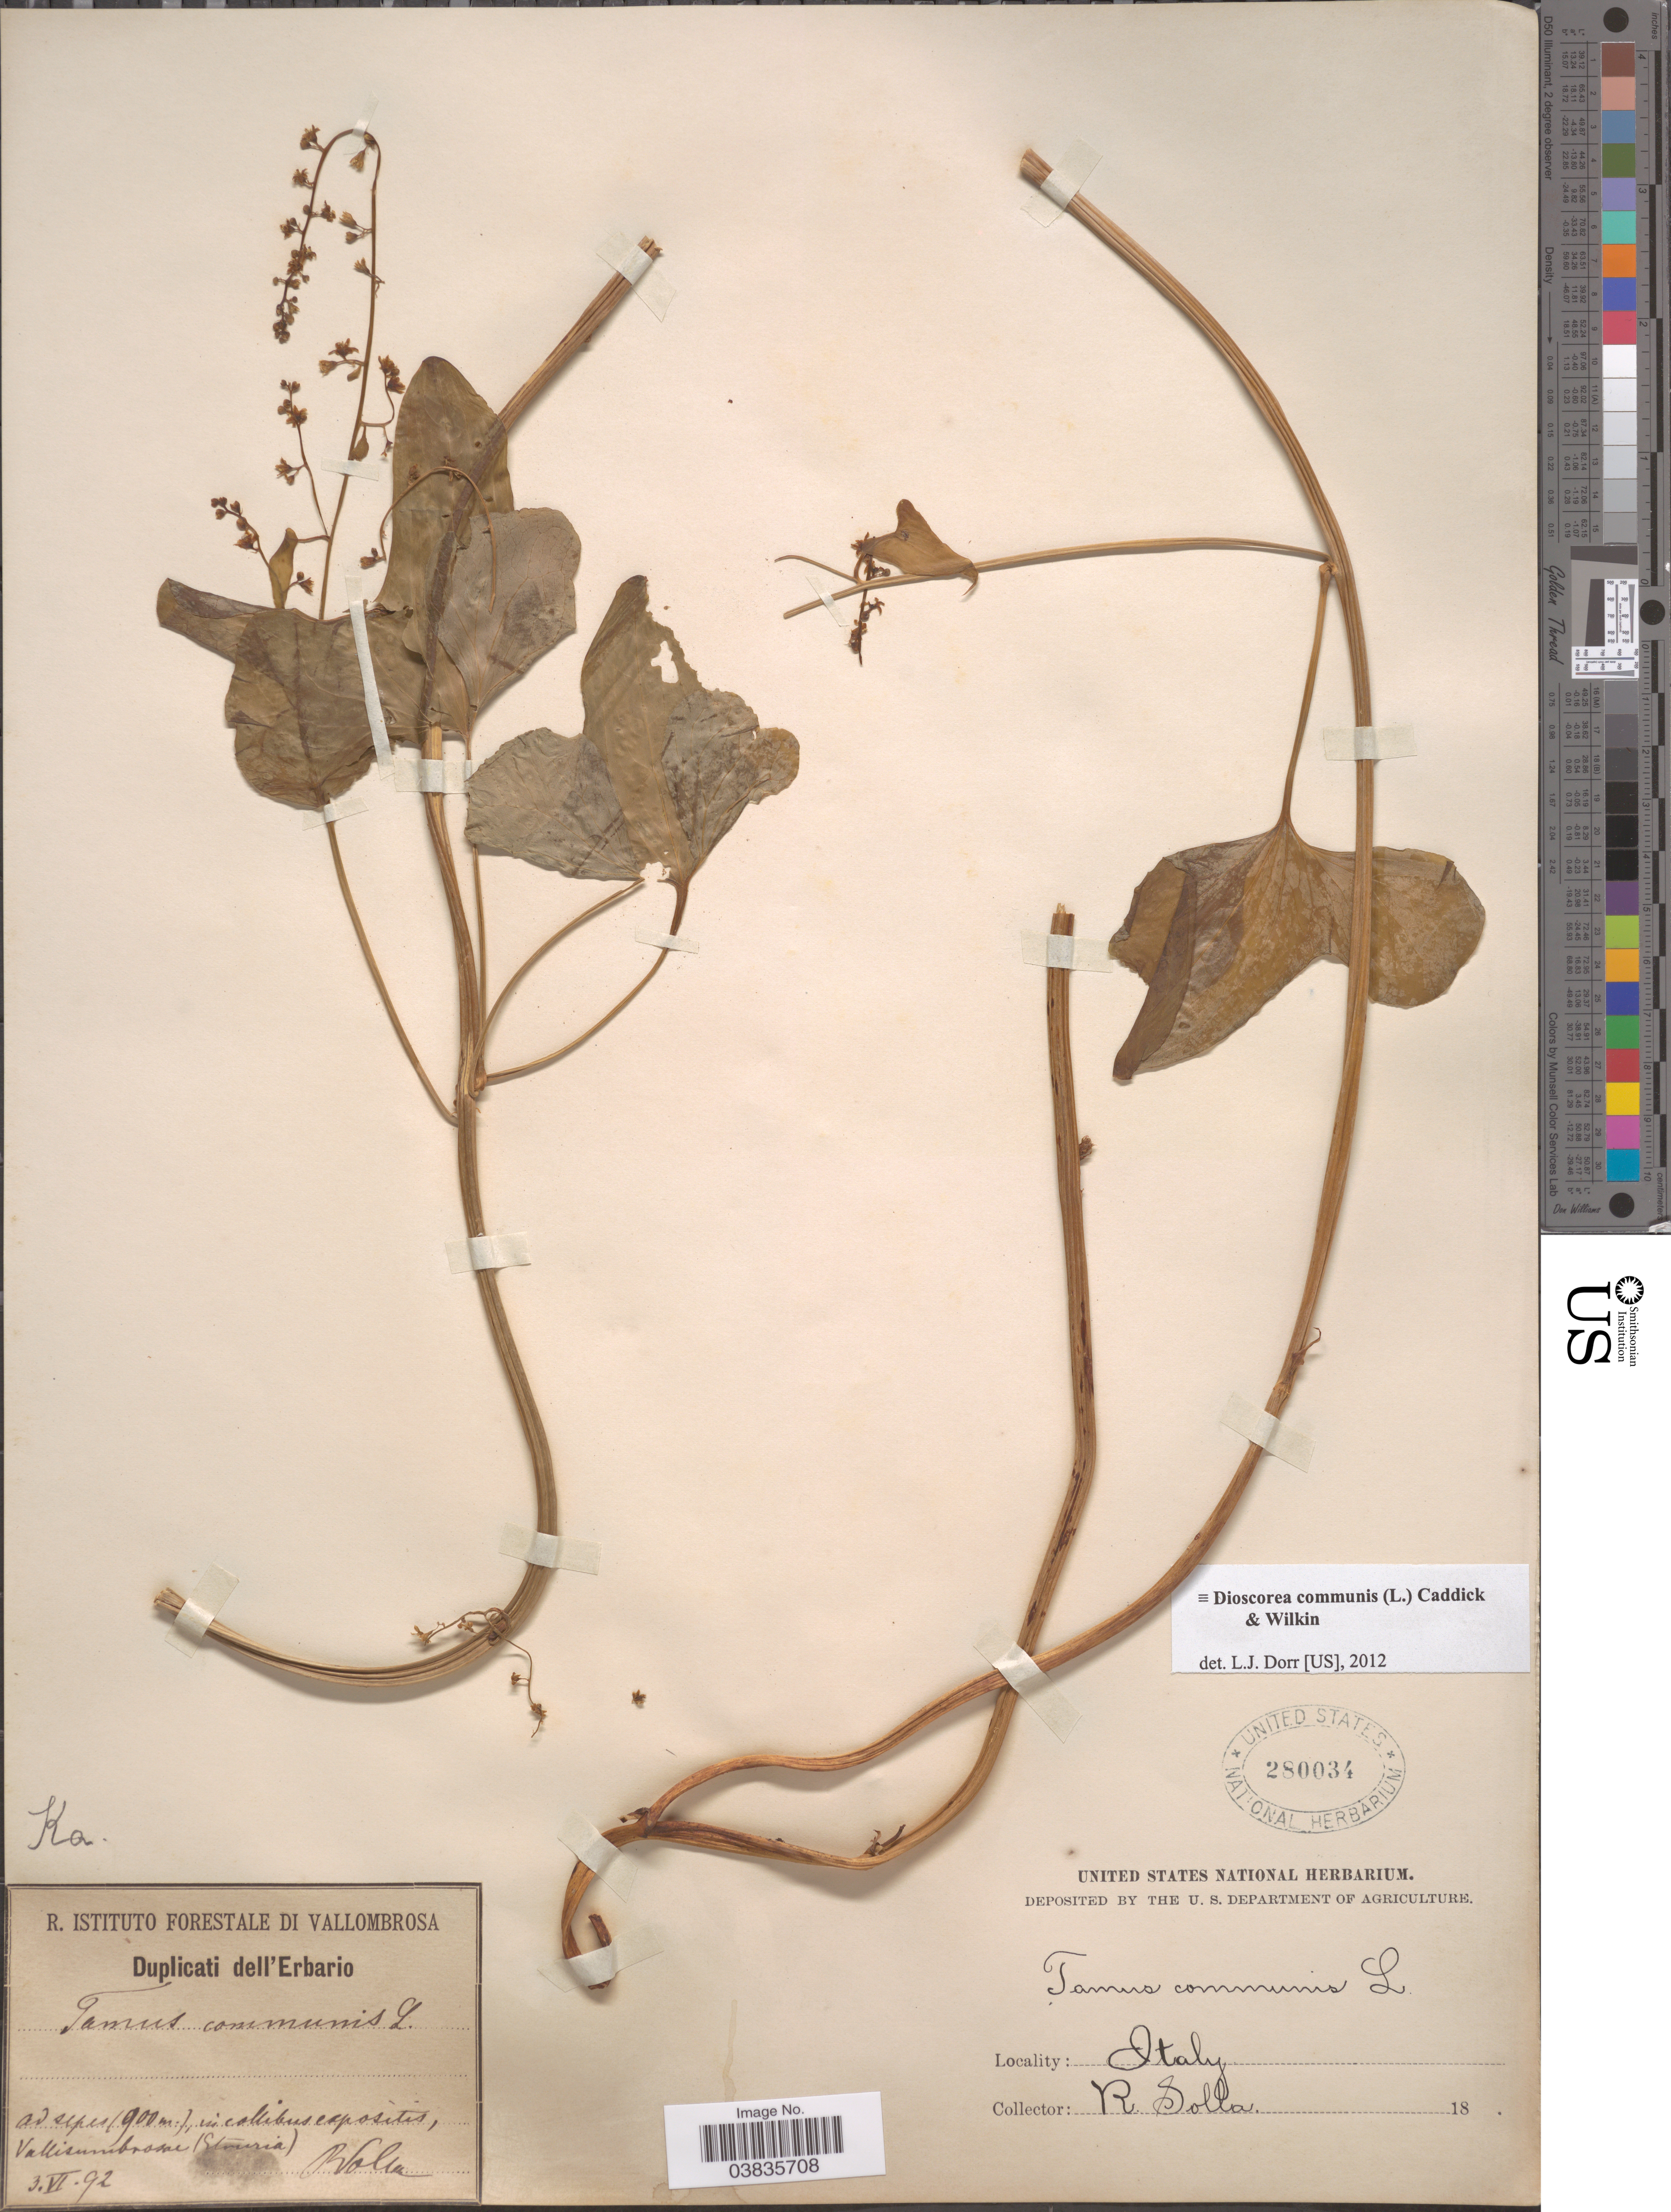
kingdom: Plantae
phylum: Tracheophyta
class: Liliopsida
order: Dioscoreales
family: Dioscoreaceae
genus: Dioscorea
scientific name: Dioscorea communis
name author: (L.) Caddick & Wilkin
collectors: R. Solla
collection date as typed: Transcribed d/m/y: 3/6/92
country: Italy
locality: Ad supes, in collibus expositis [interpreted] Vallisumbrosse [interpreted] (Etruria).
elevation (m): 900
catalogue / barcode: US 280034